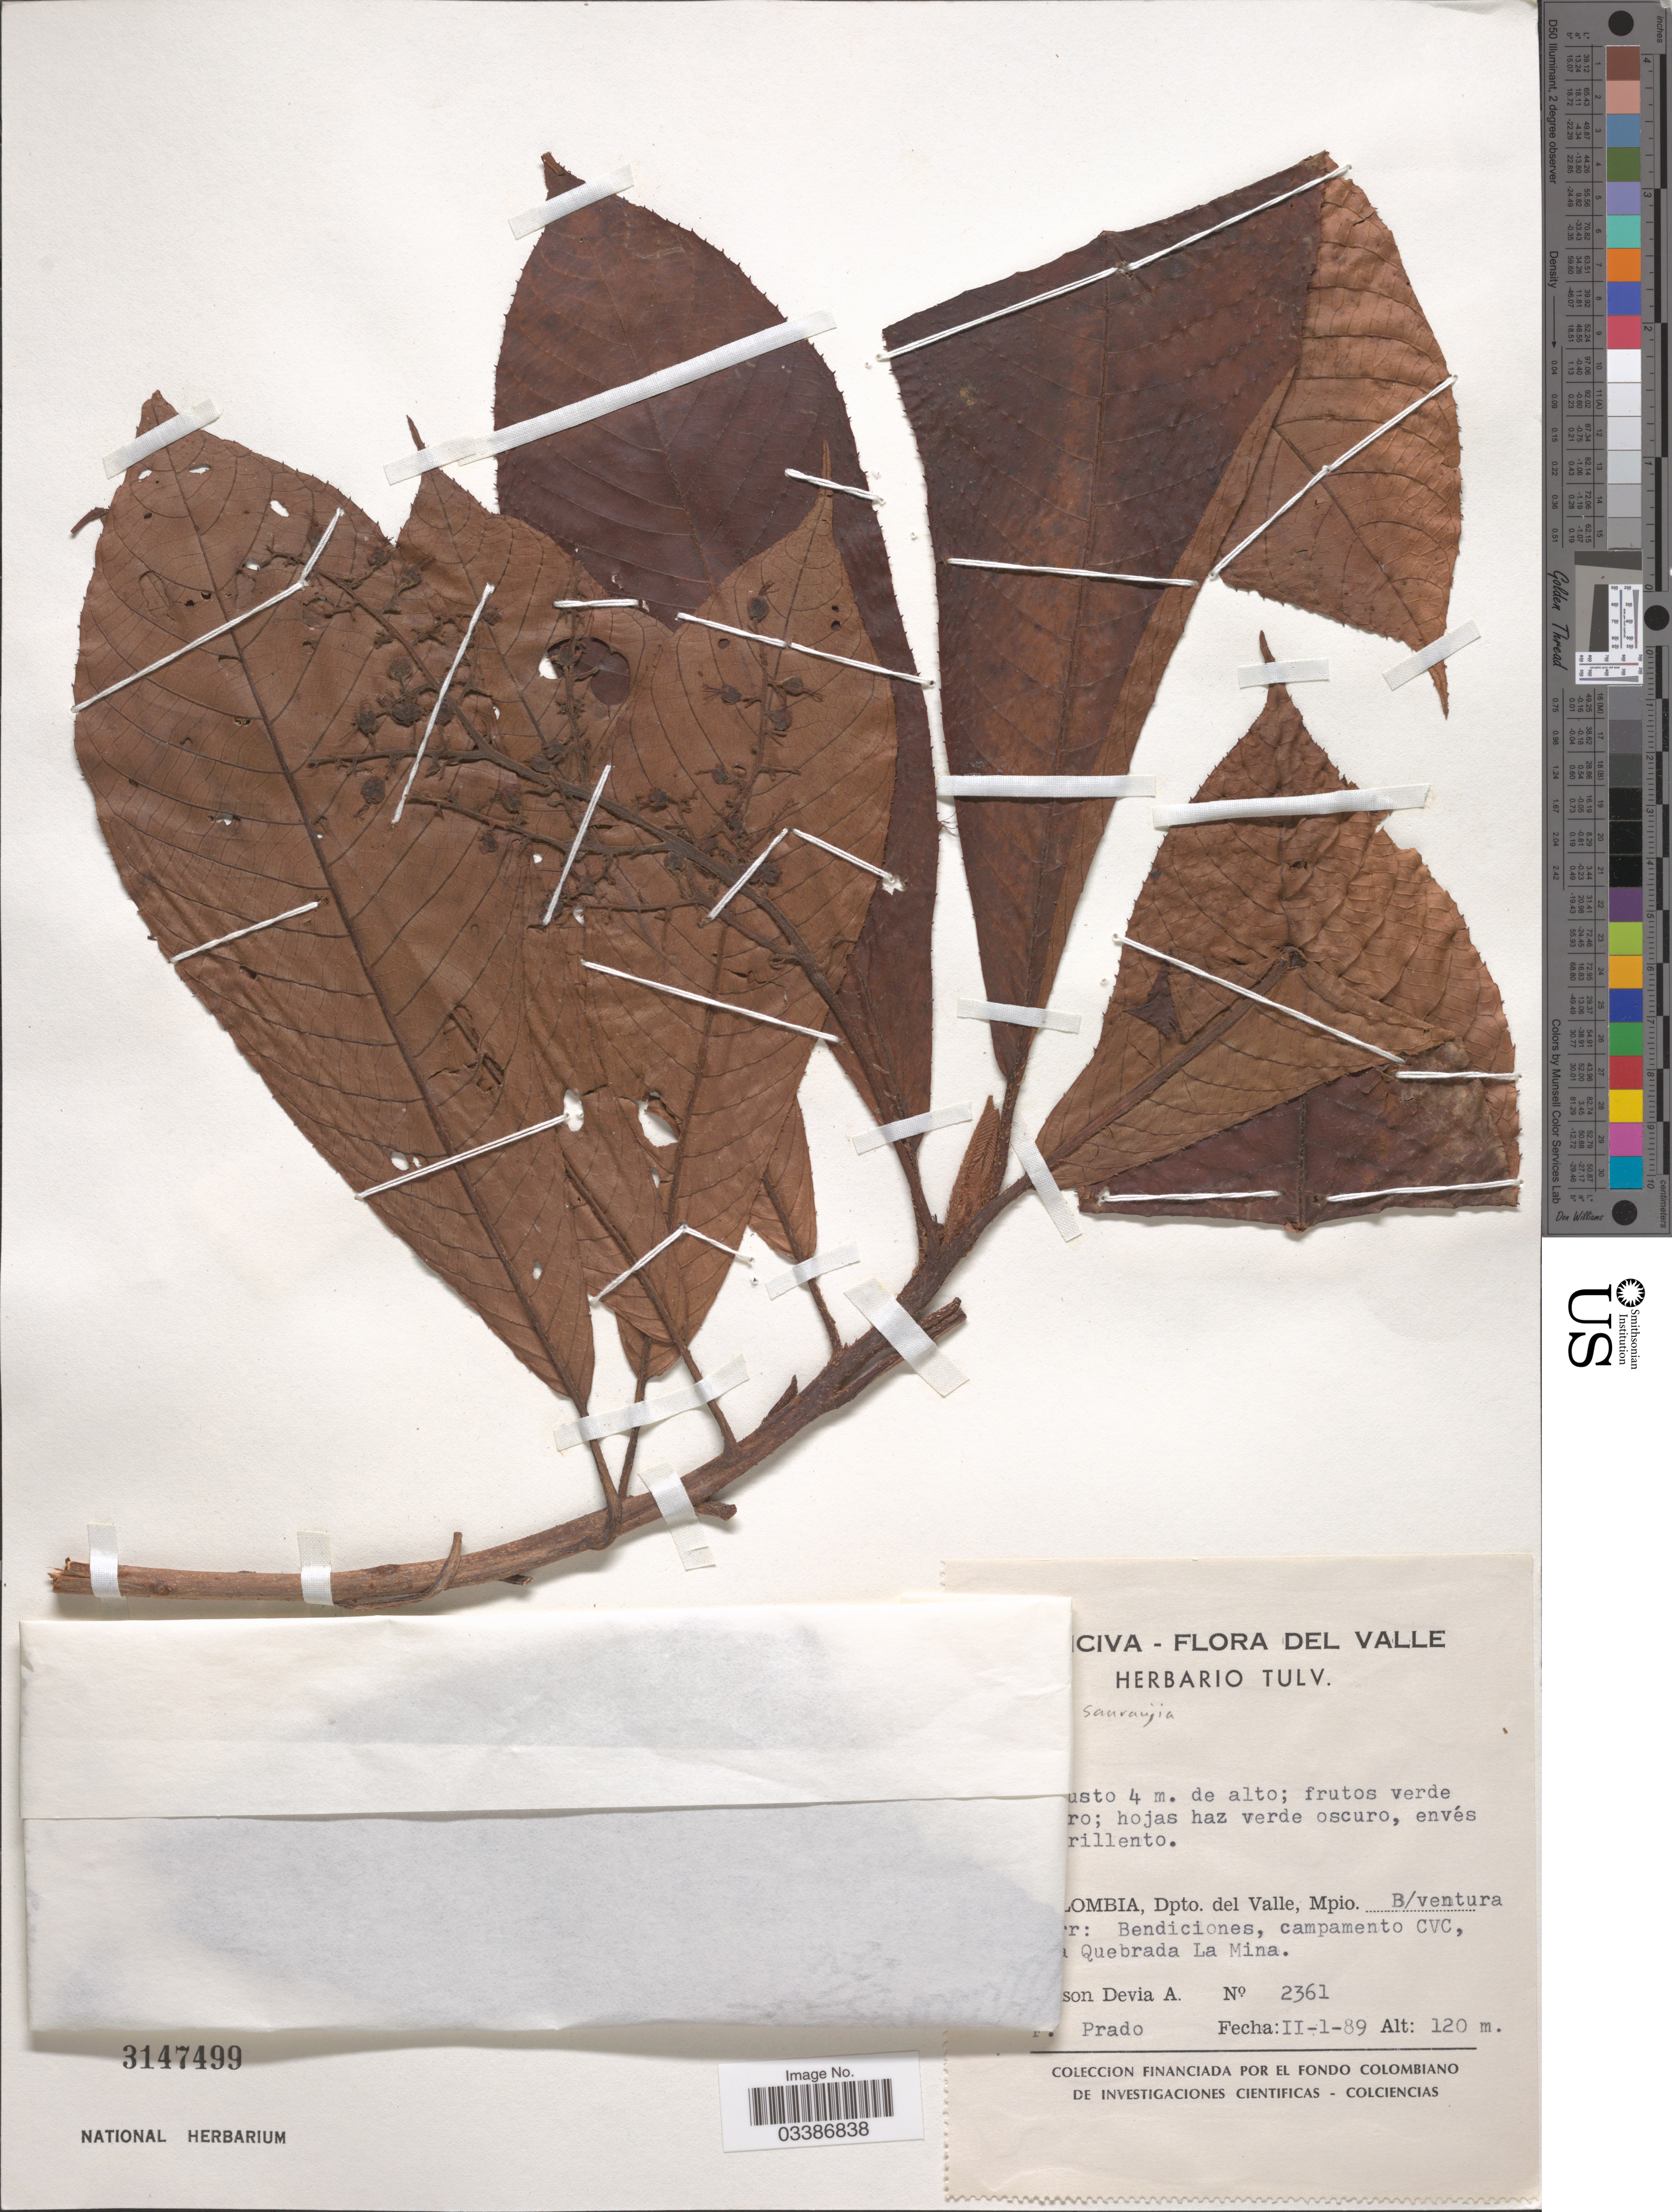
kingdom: Plantae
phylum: Tracheophyta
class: Magnoliopsida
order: Ericales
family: Actinidiaceae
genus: Saurauia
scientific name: Saurauia sp.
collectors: W. Devia A. & F. Prado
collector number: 2361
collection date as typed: Transcribed d/m/y: 1/2/89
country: Colombia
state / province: Valle del Cauca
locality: Dpto. del Valle, Mpio. B/ventura, [illegible text]r: Bendiciones, campamento CVC, [illegible text] Quebrada La Mina.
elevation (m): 120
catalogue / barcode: US 3147499